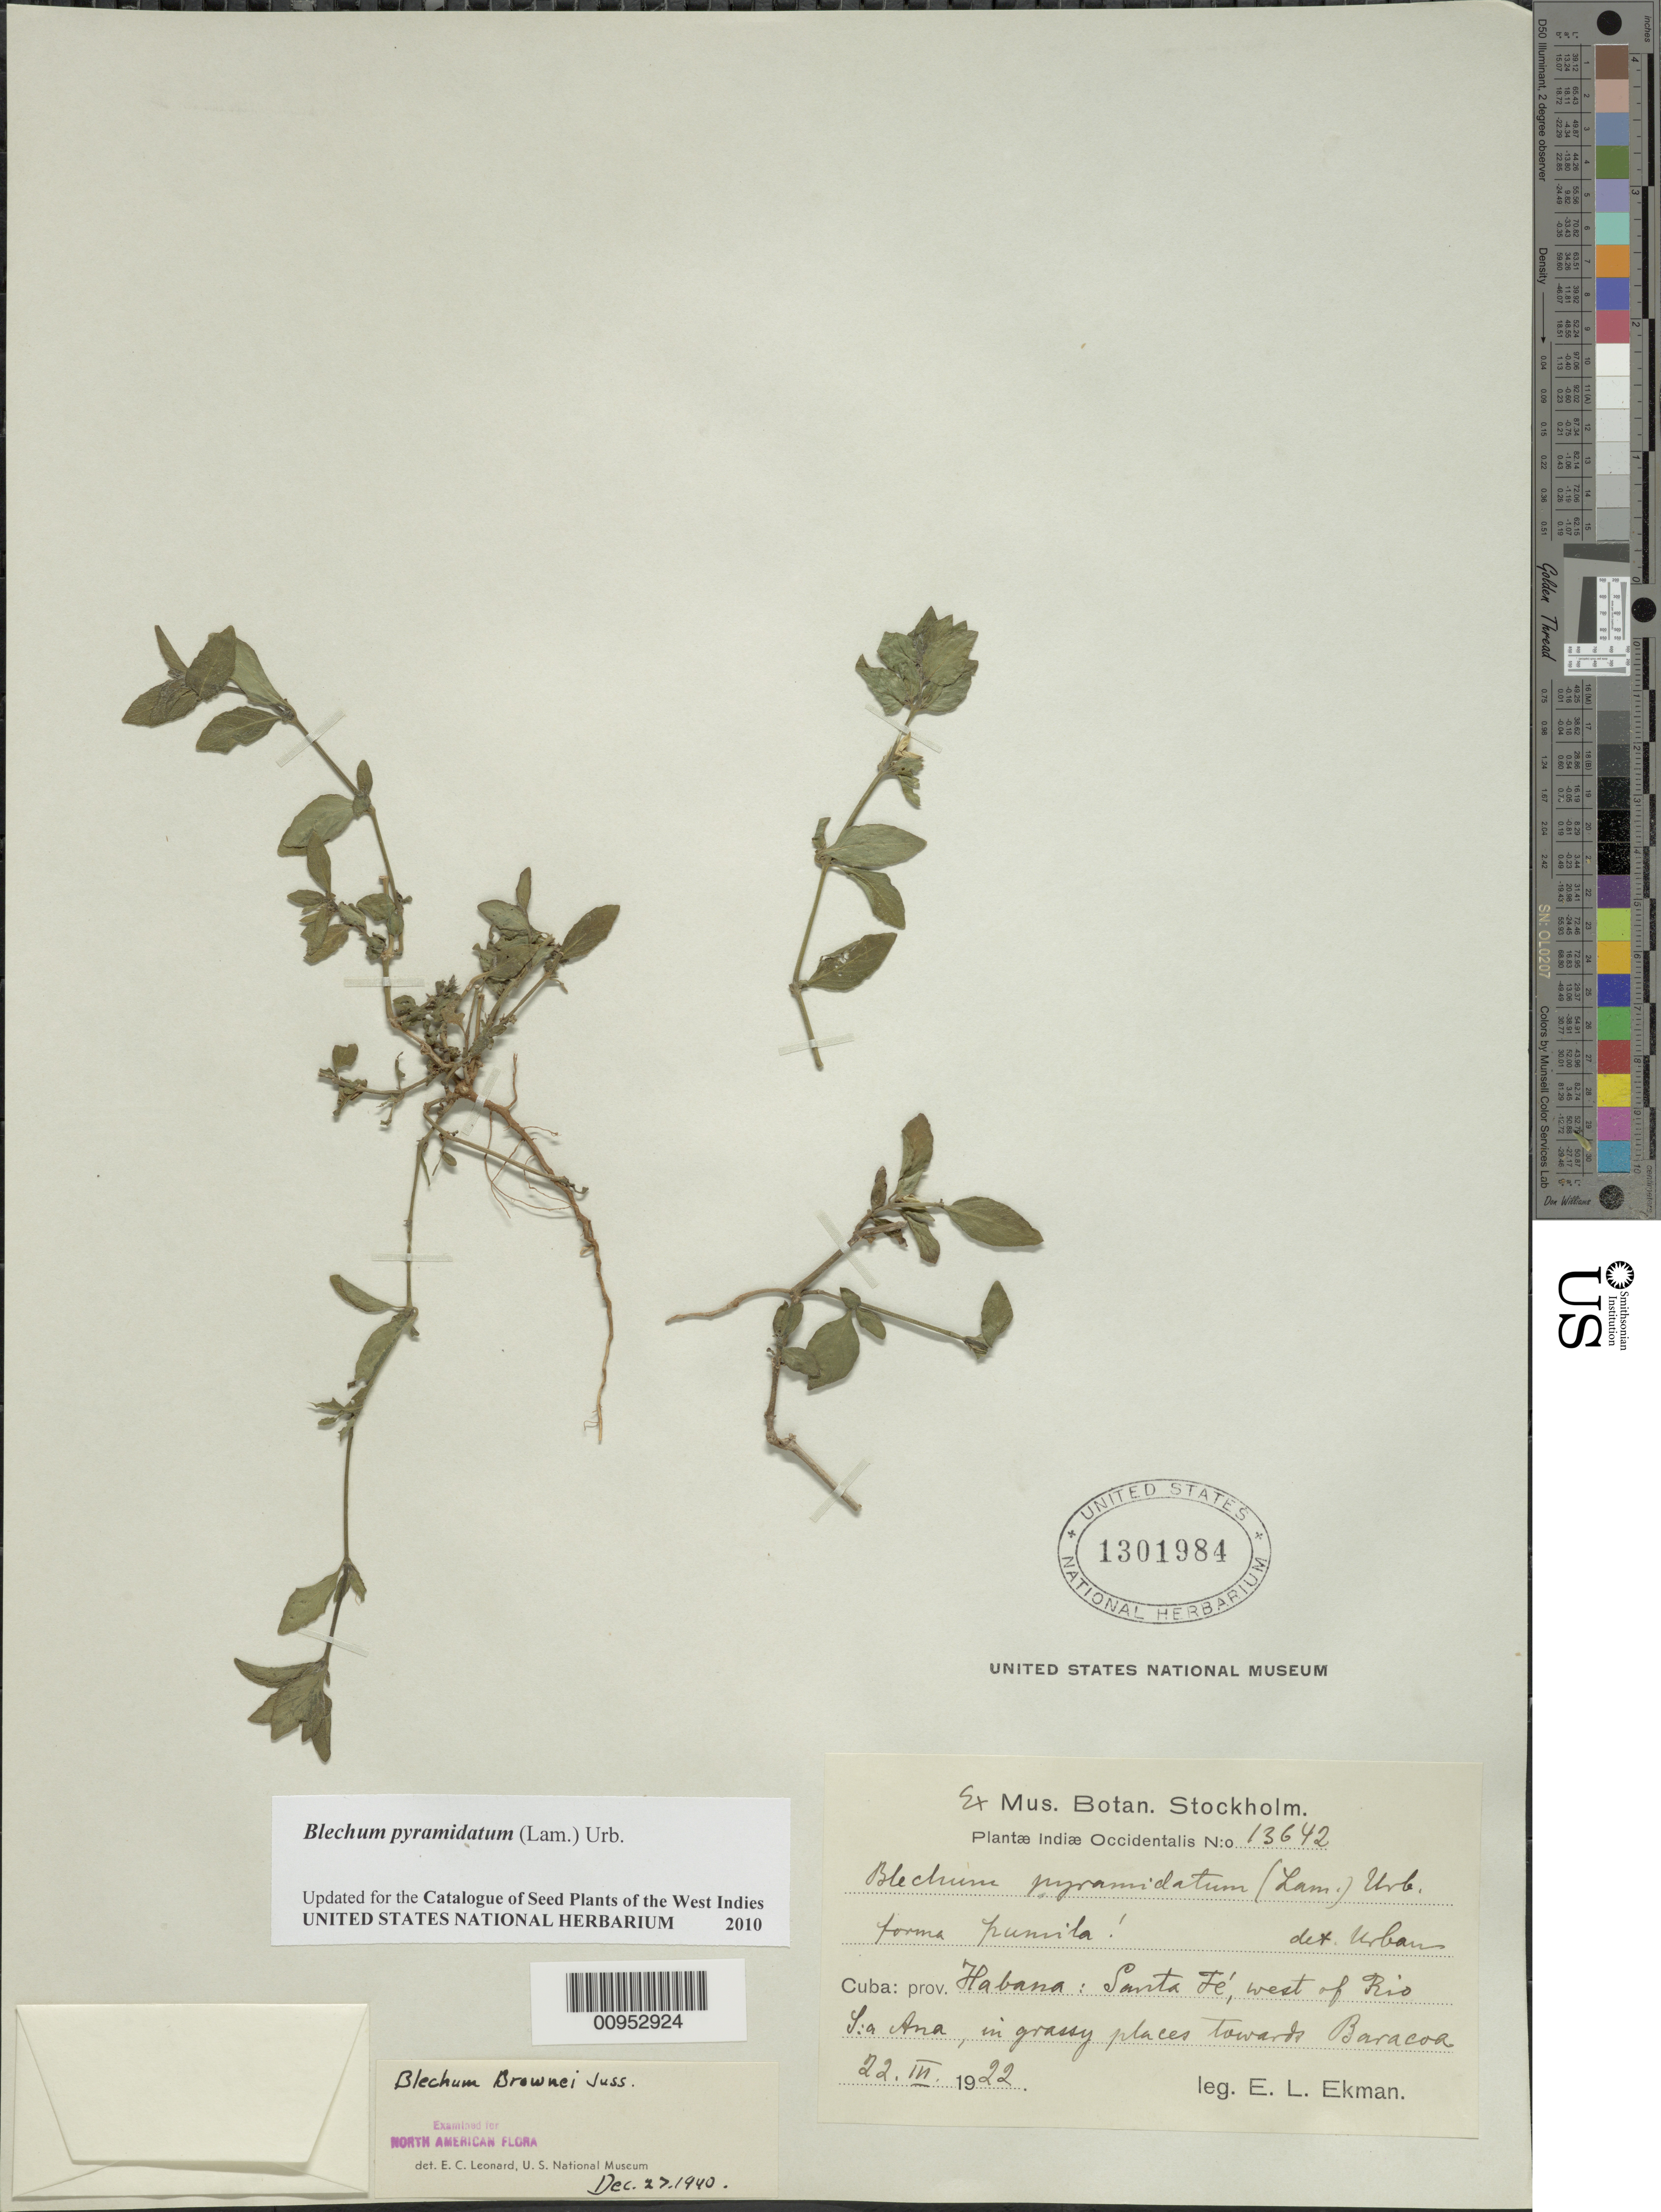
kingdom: Plantae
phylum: Tracheophyta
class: Magnoliopsida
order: Lamiales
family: Acanthaceae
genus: Blechum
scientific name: Blechum pyramidatum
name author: (Lam.) Urb.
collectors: E. L. Ekman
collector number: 13642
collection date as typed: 22 Apr 1922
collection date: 1922-04-22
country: Cuba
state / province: La Habana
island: Cuba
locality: Santa Fé, west of Rio Tia Ana, towards Barcoa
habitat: In grassy places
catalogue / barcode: US 1301984